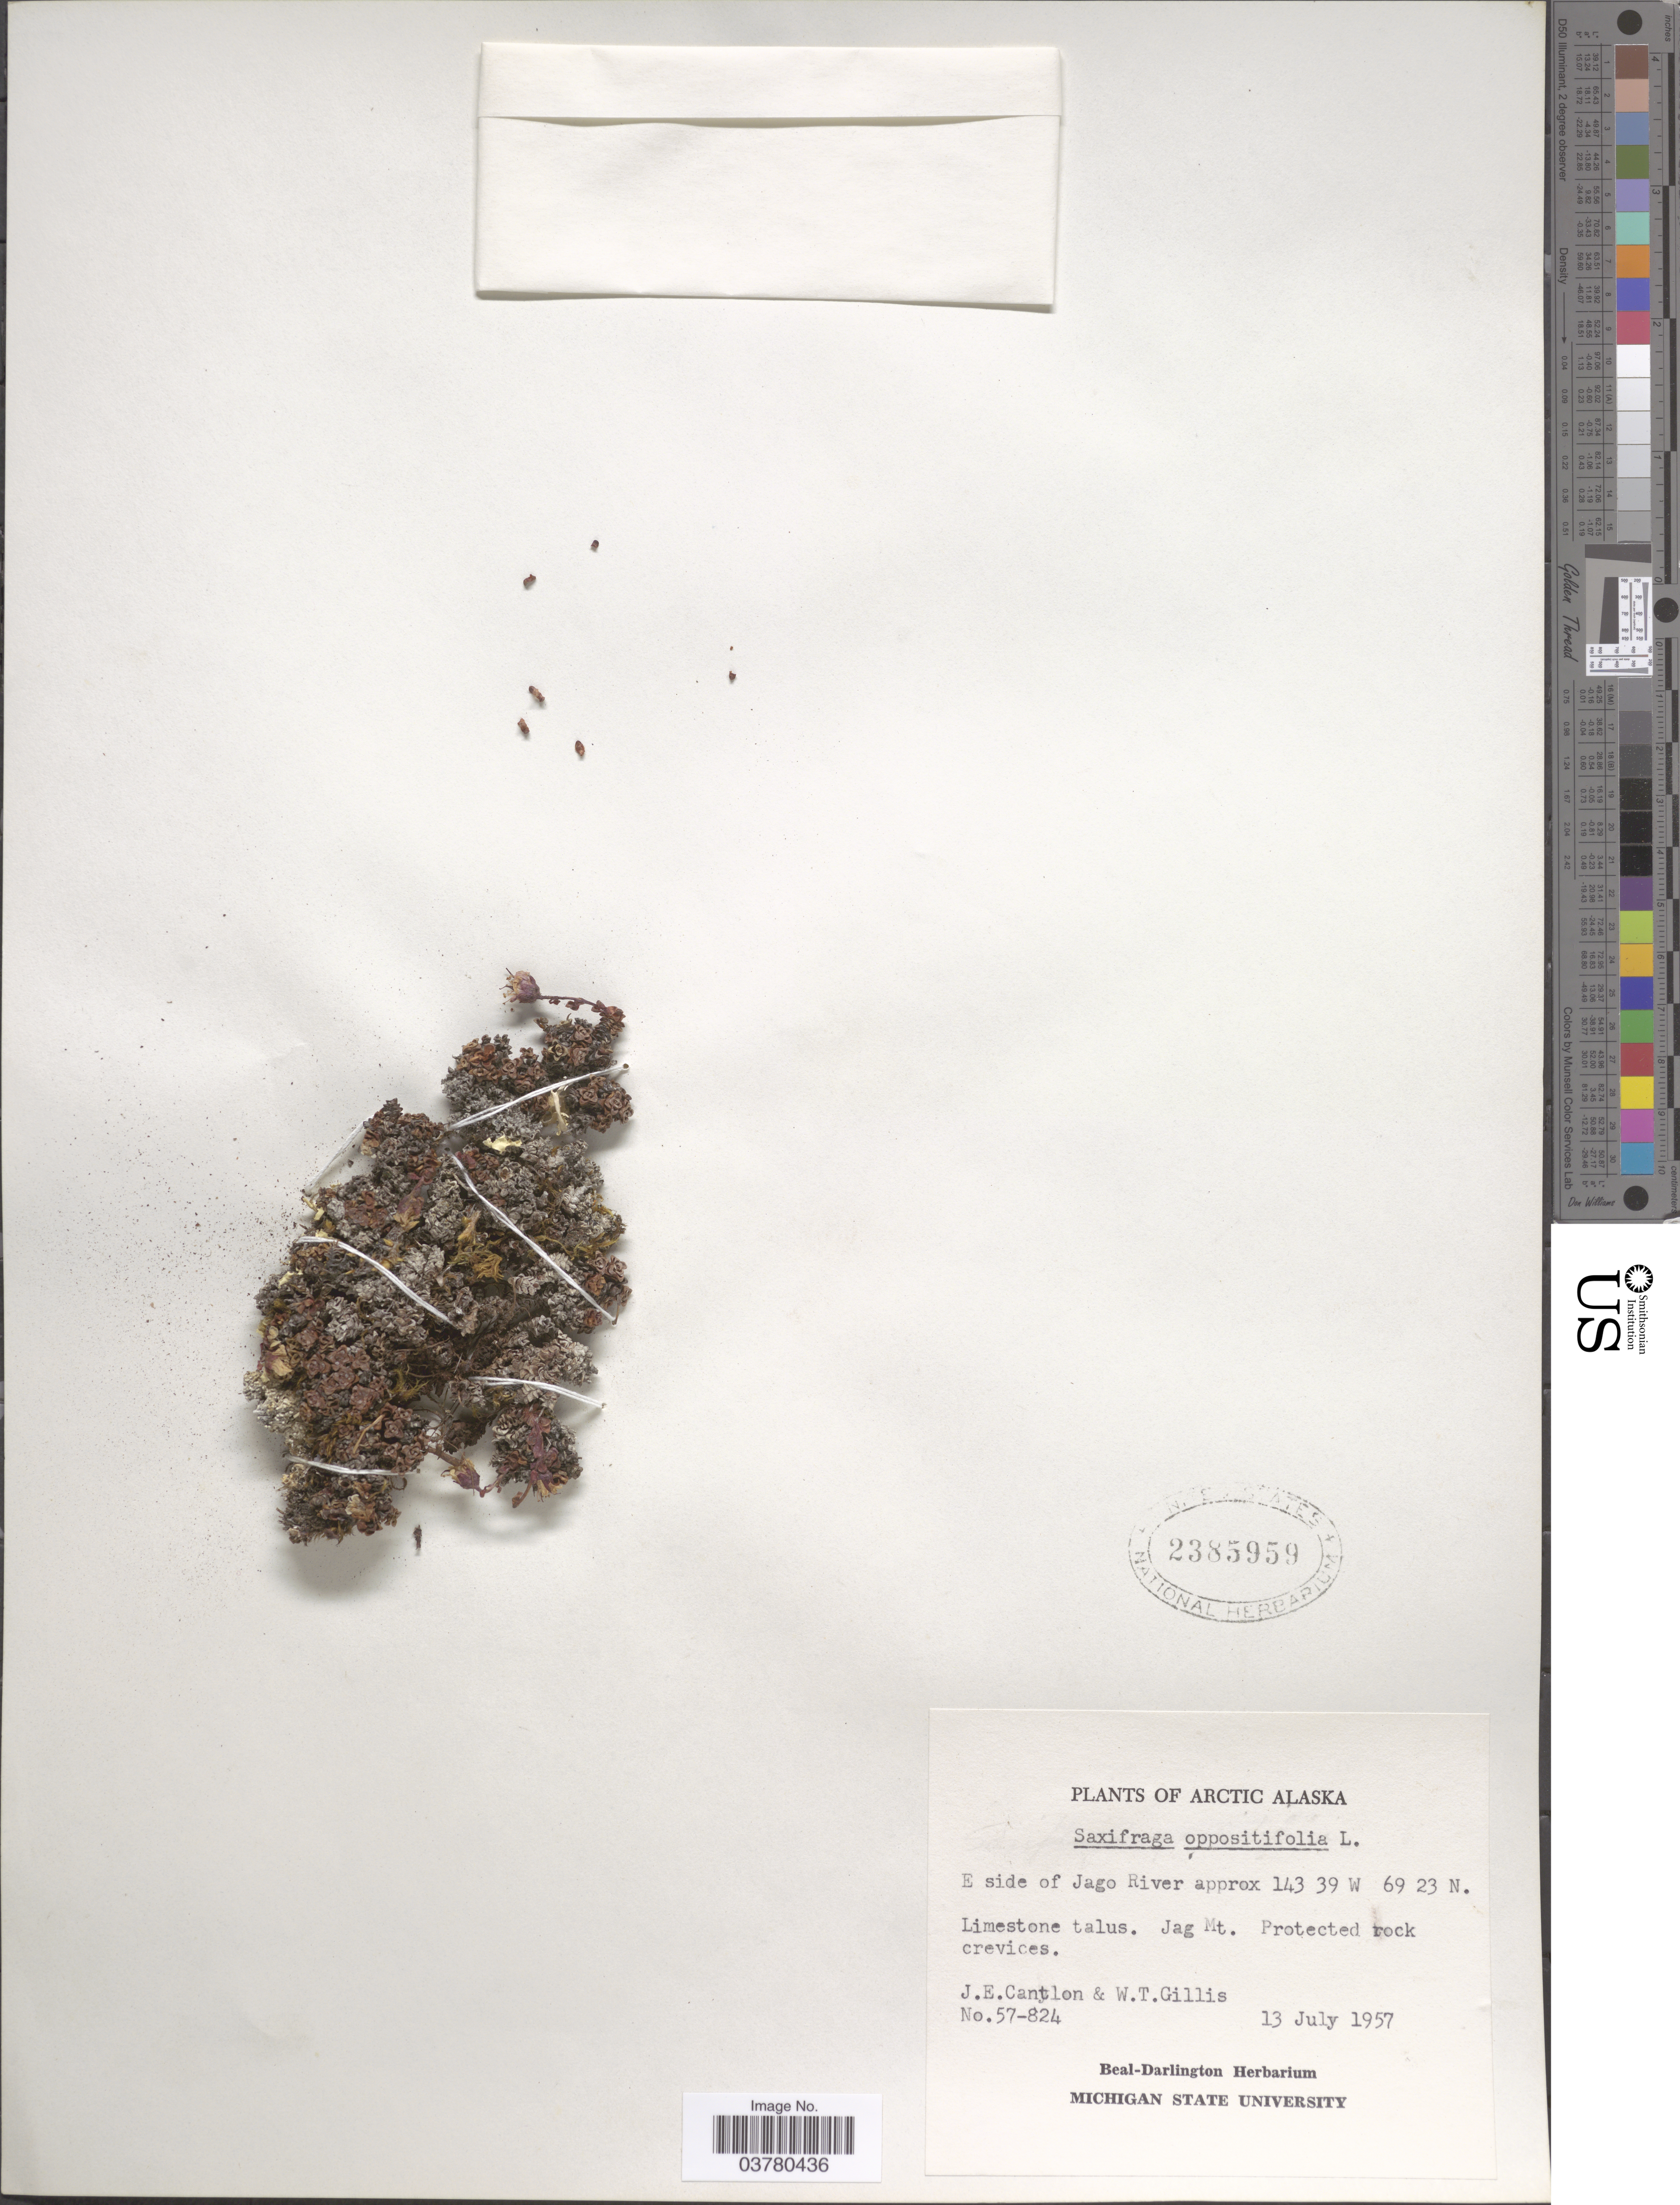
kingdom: Plantae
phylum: Tracheophyta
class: Magnoliopsida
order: Saxifragales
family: Saxifragaceae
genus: Saxifraga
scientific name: Saxifraga oppositifolia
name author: L.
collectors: J. Cantlon & W. T. Gillis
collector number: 57-824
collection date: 1957-07-13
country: United States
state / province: Alaska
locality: Arctic Alaska. E side of Jago River. Jag Mt.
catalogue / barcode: US 2385959